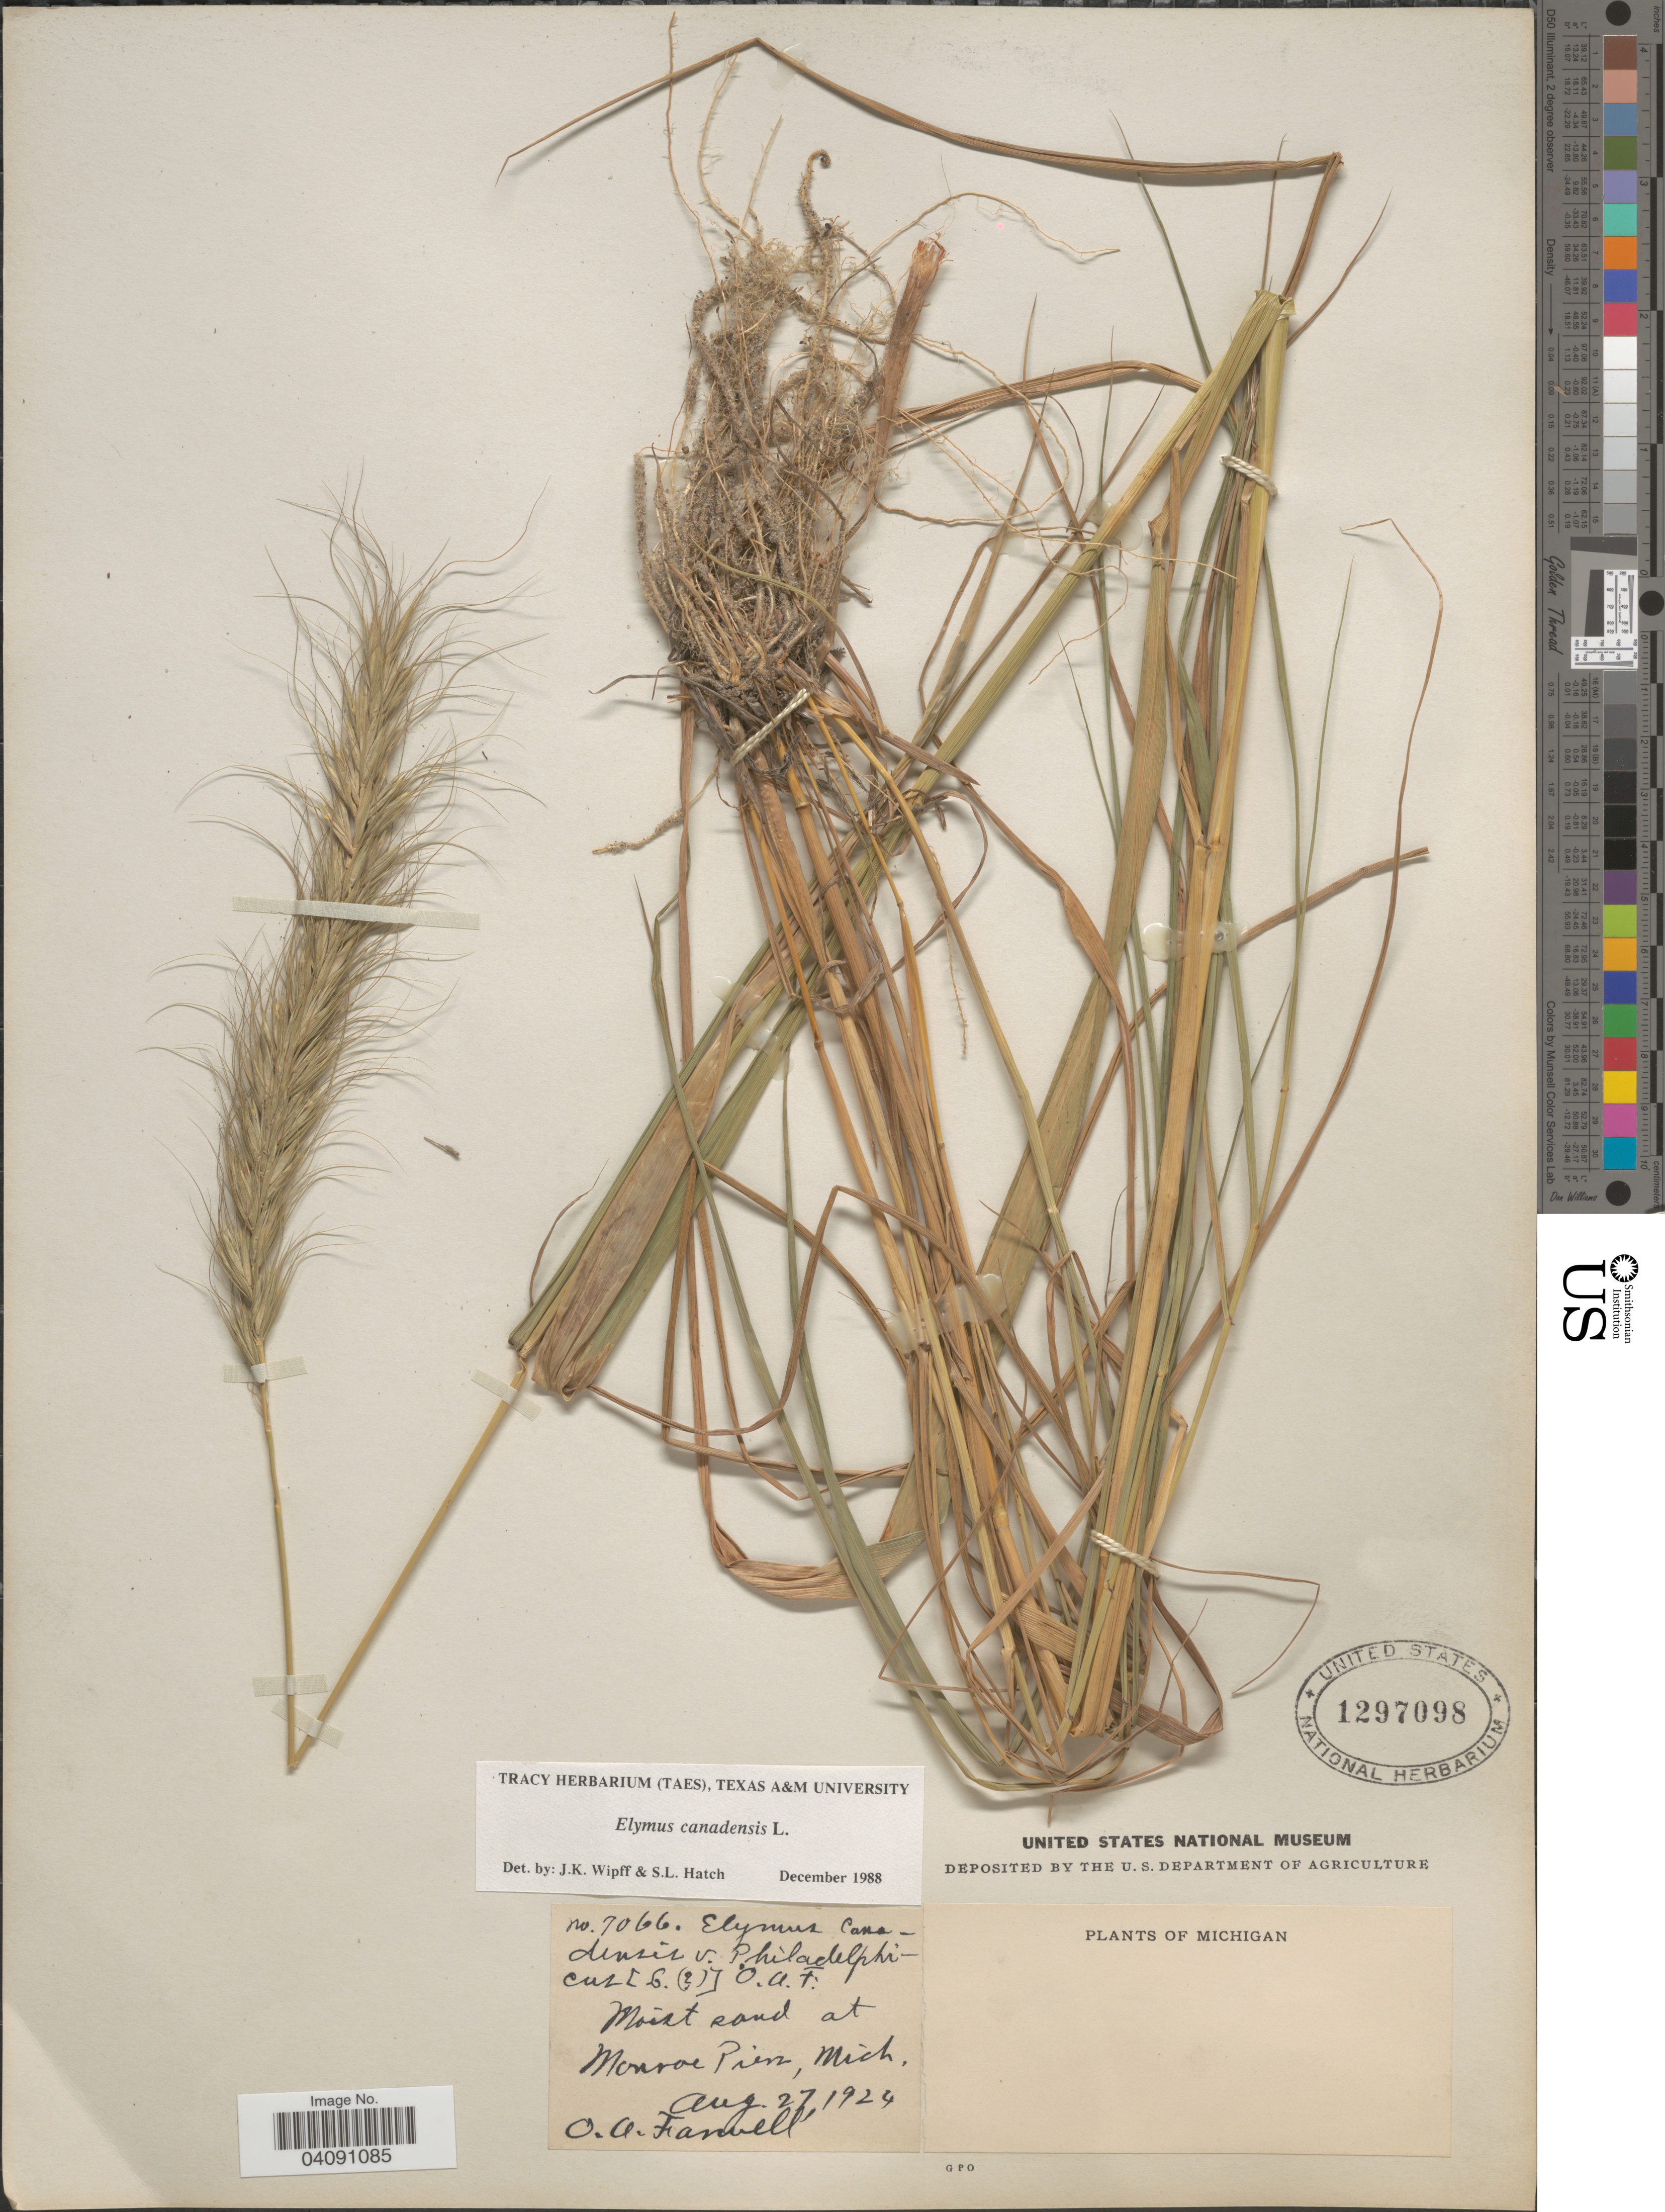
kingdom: Plantae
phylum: Tracheophyta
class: Liliopsida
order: Poales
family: Poaceae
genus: Elymus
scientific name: Elymus canadensis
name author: L.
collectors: O. Farwell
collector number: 7066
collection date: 1924-08-27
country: United States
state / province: Michigan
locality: Moist sand at Monroe Point.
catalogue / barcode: US 1297098